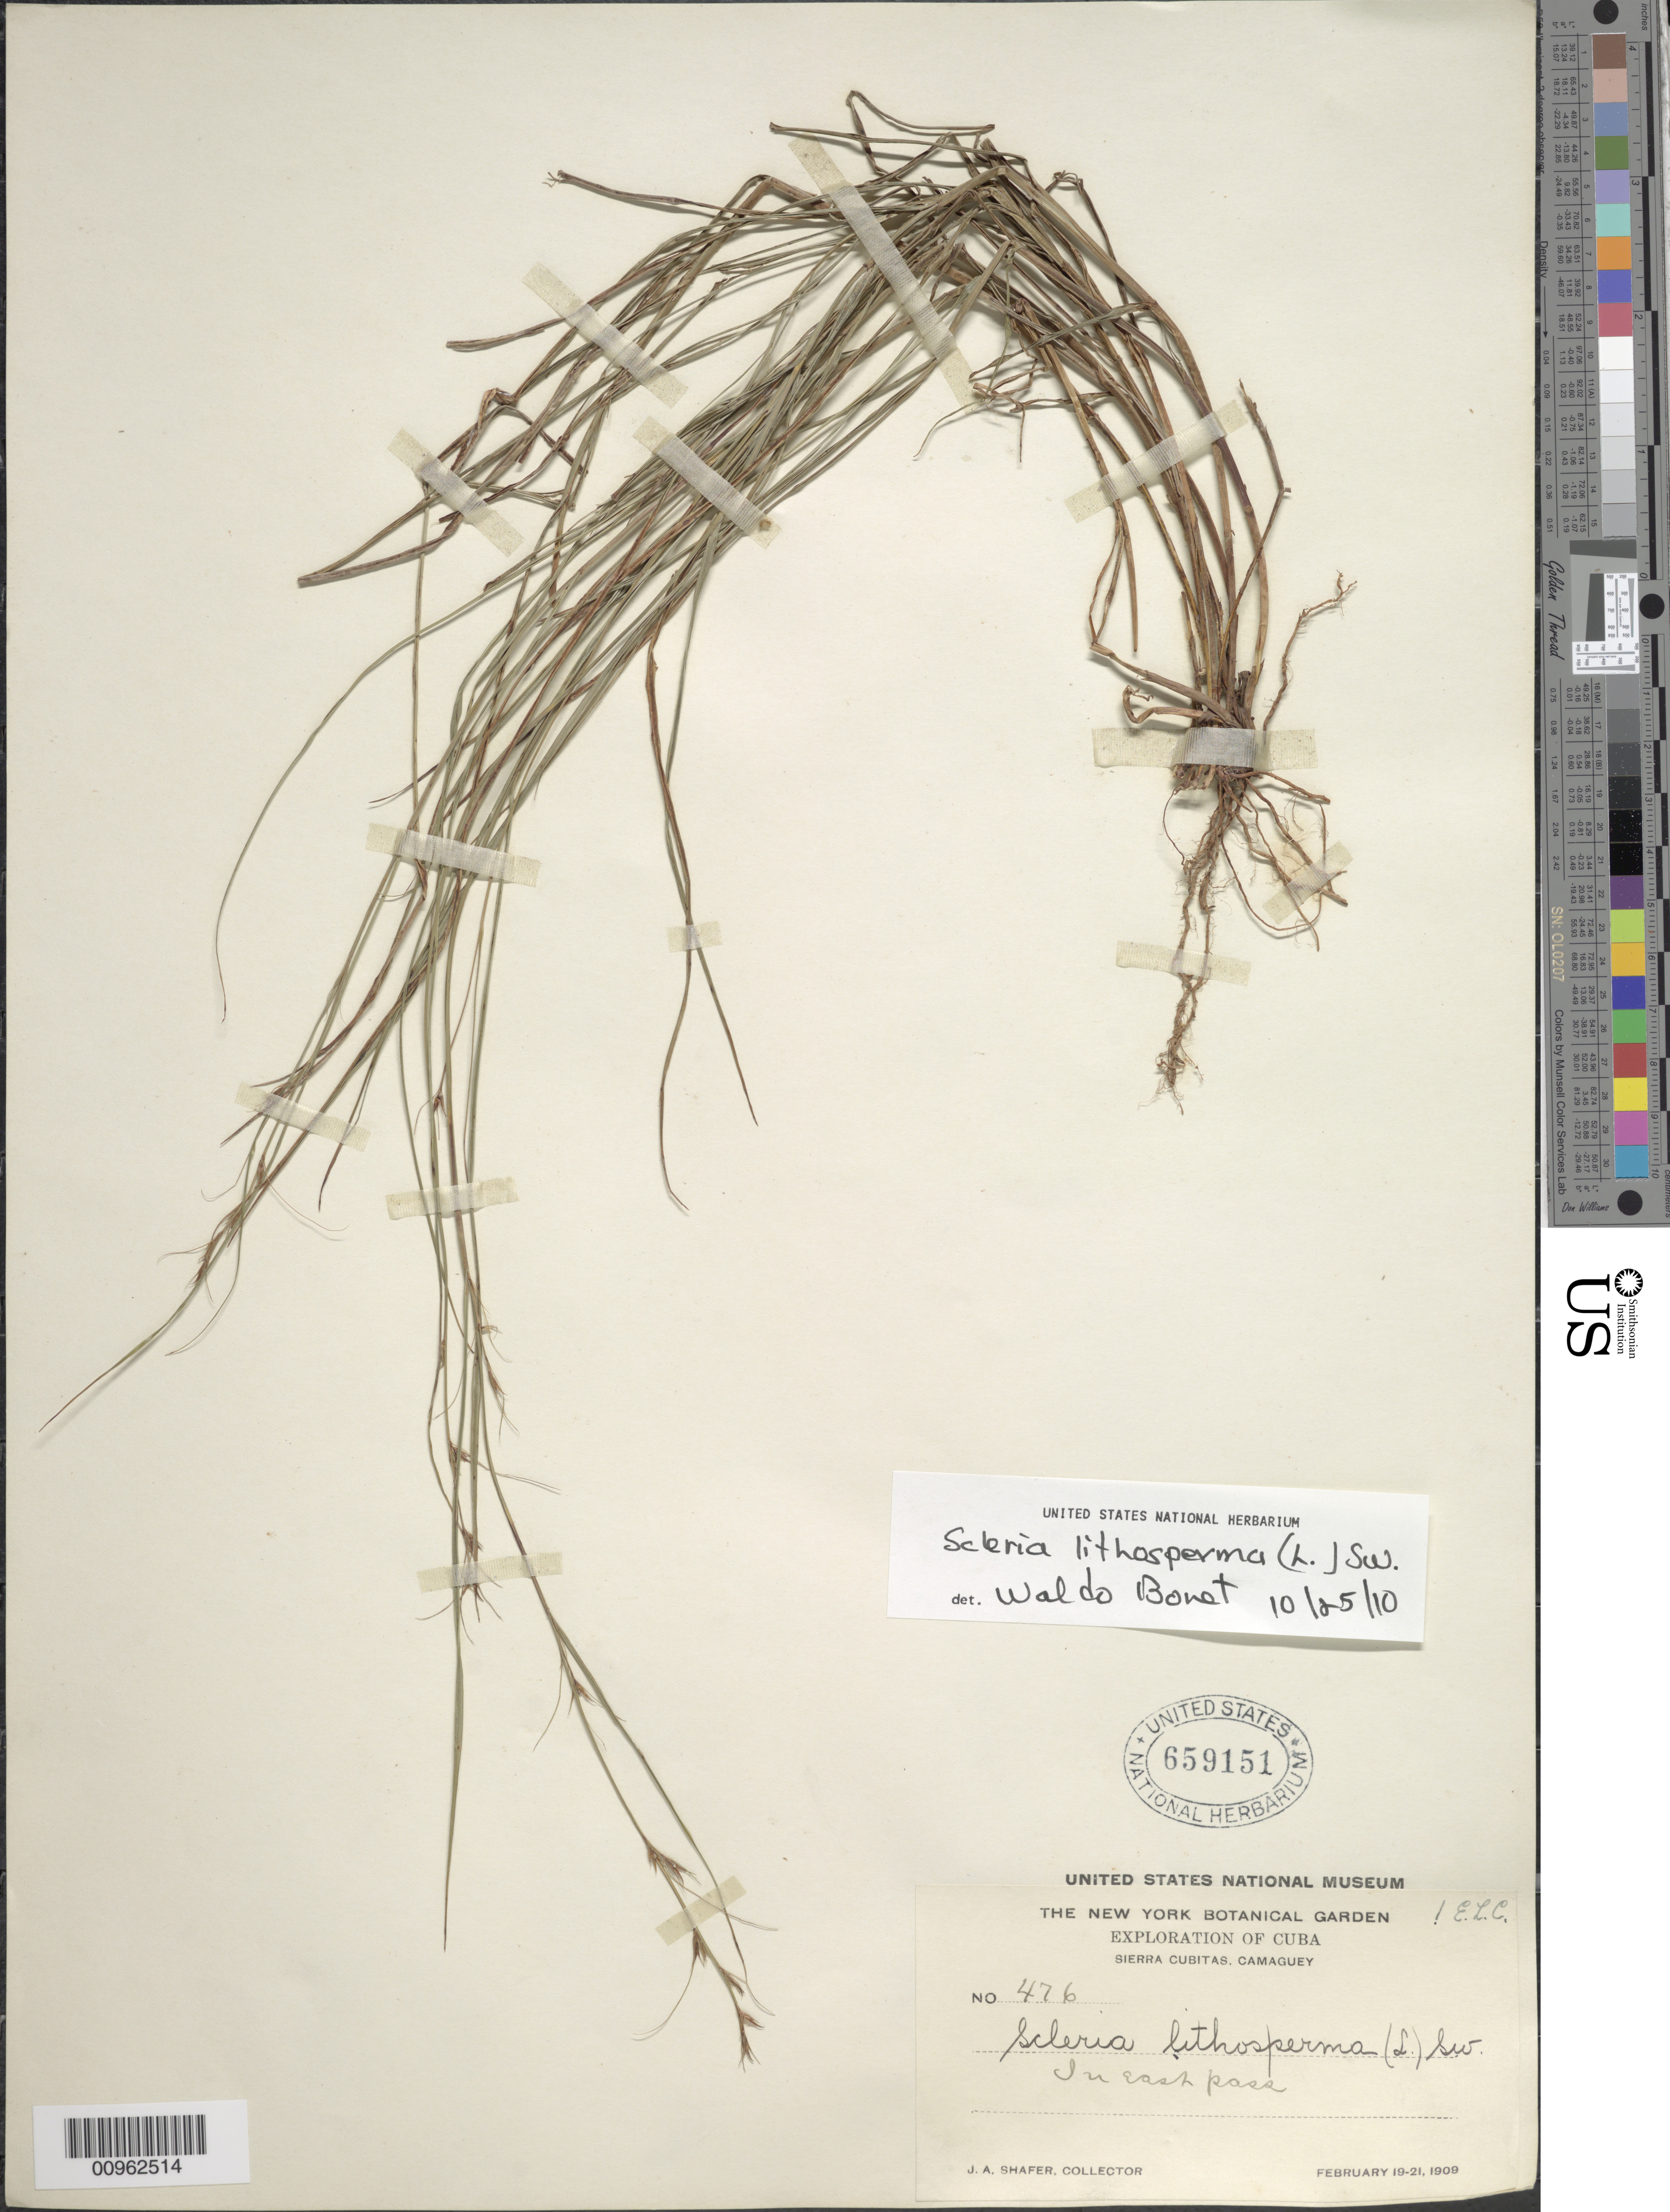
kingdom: Plantae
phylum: Tracheophyta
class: Liliopsida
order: Poales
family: Cyperaceae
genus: Scleria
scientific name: Scleria lithosperma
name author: (L.) Sw.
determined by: Core, E. L.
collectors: J. A. Shafer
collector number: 476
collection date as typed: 19 Feb 1909 to 21 Feb 1909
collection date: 1909-02-19/1909-02-21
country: Cuba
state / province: Camagüey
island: Cuba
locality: Sierra Cubitas, in east pass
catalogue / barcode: US 659151